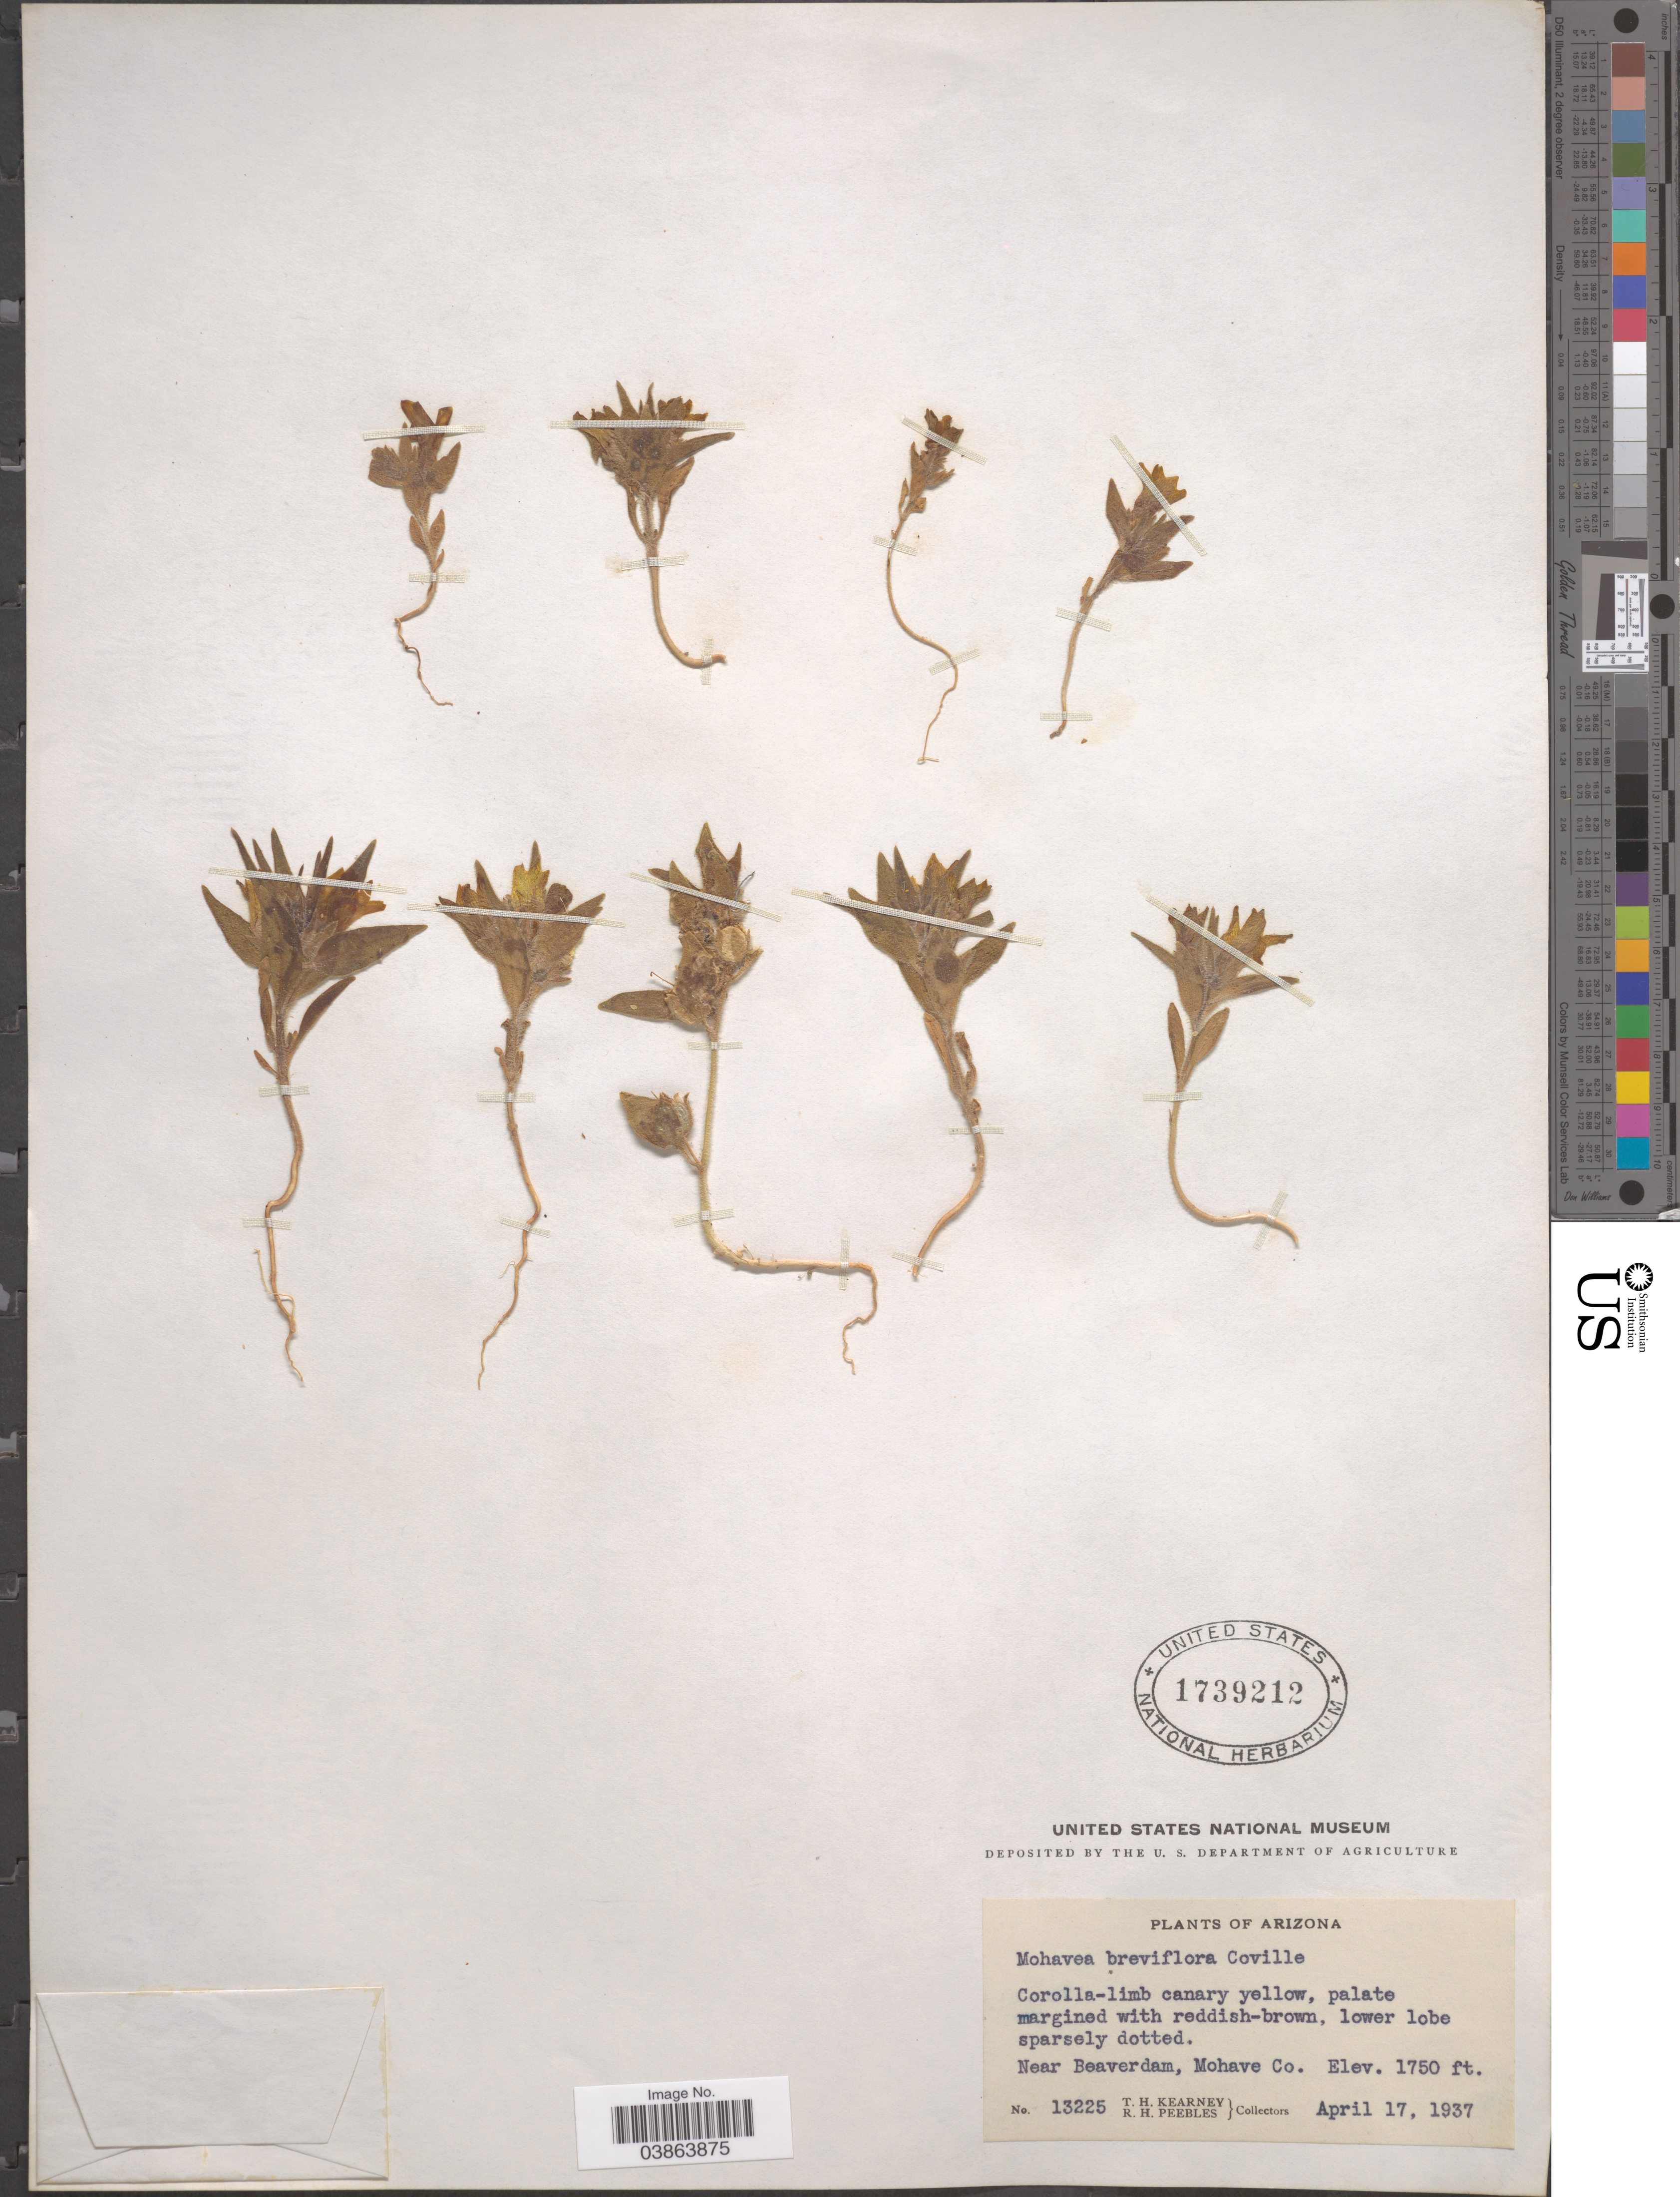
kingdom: Plantae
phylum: Tracheophyta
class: Magnoliopsida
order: Lamiales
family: Plantaginaceae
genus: Mohavea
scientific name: Mohavea breviflora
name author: Coville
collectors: T. H. Kearney & R. H. Peebles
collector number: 13225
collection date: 1937-04-17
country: United States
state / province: Arizona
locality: Near Beaverdam, Mohave Co.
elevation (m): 533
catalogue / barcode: US 1739212